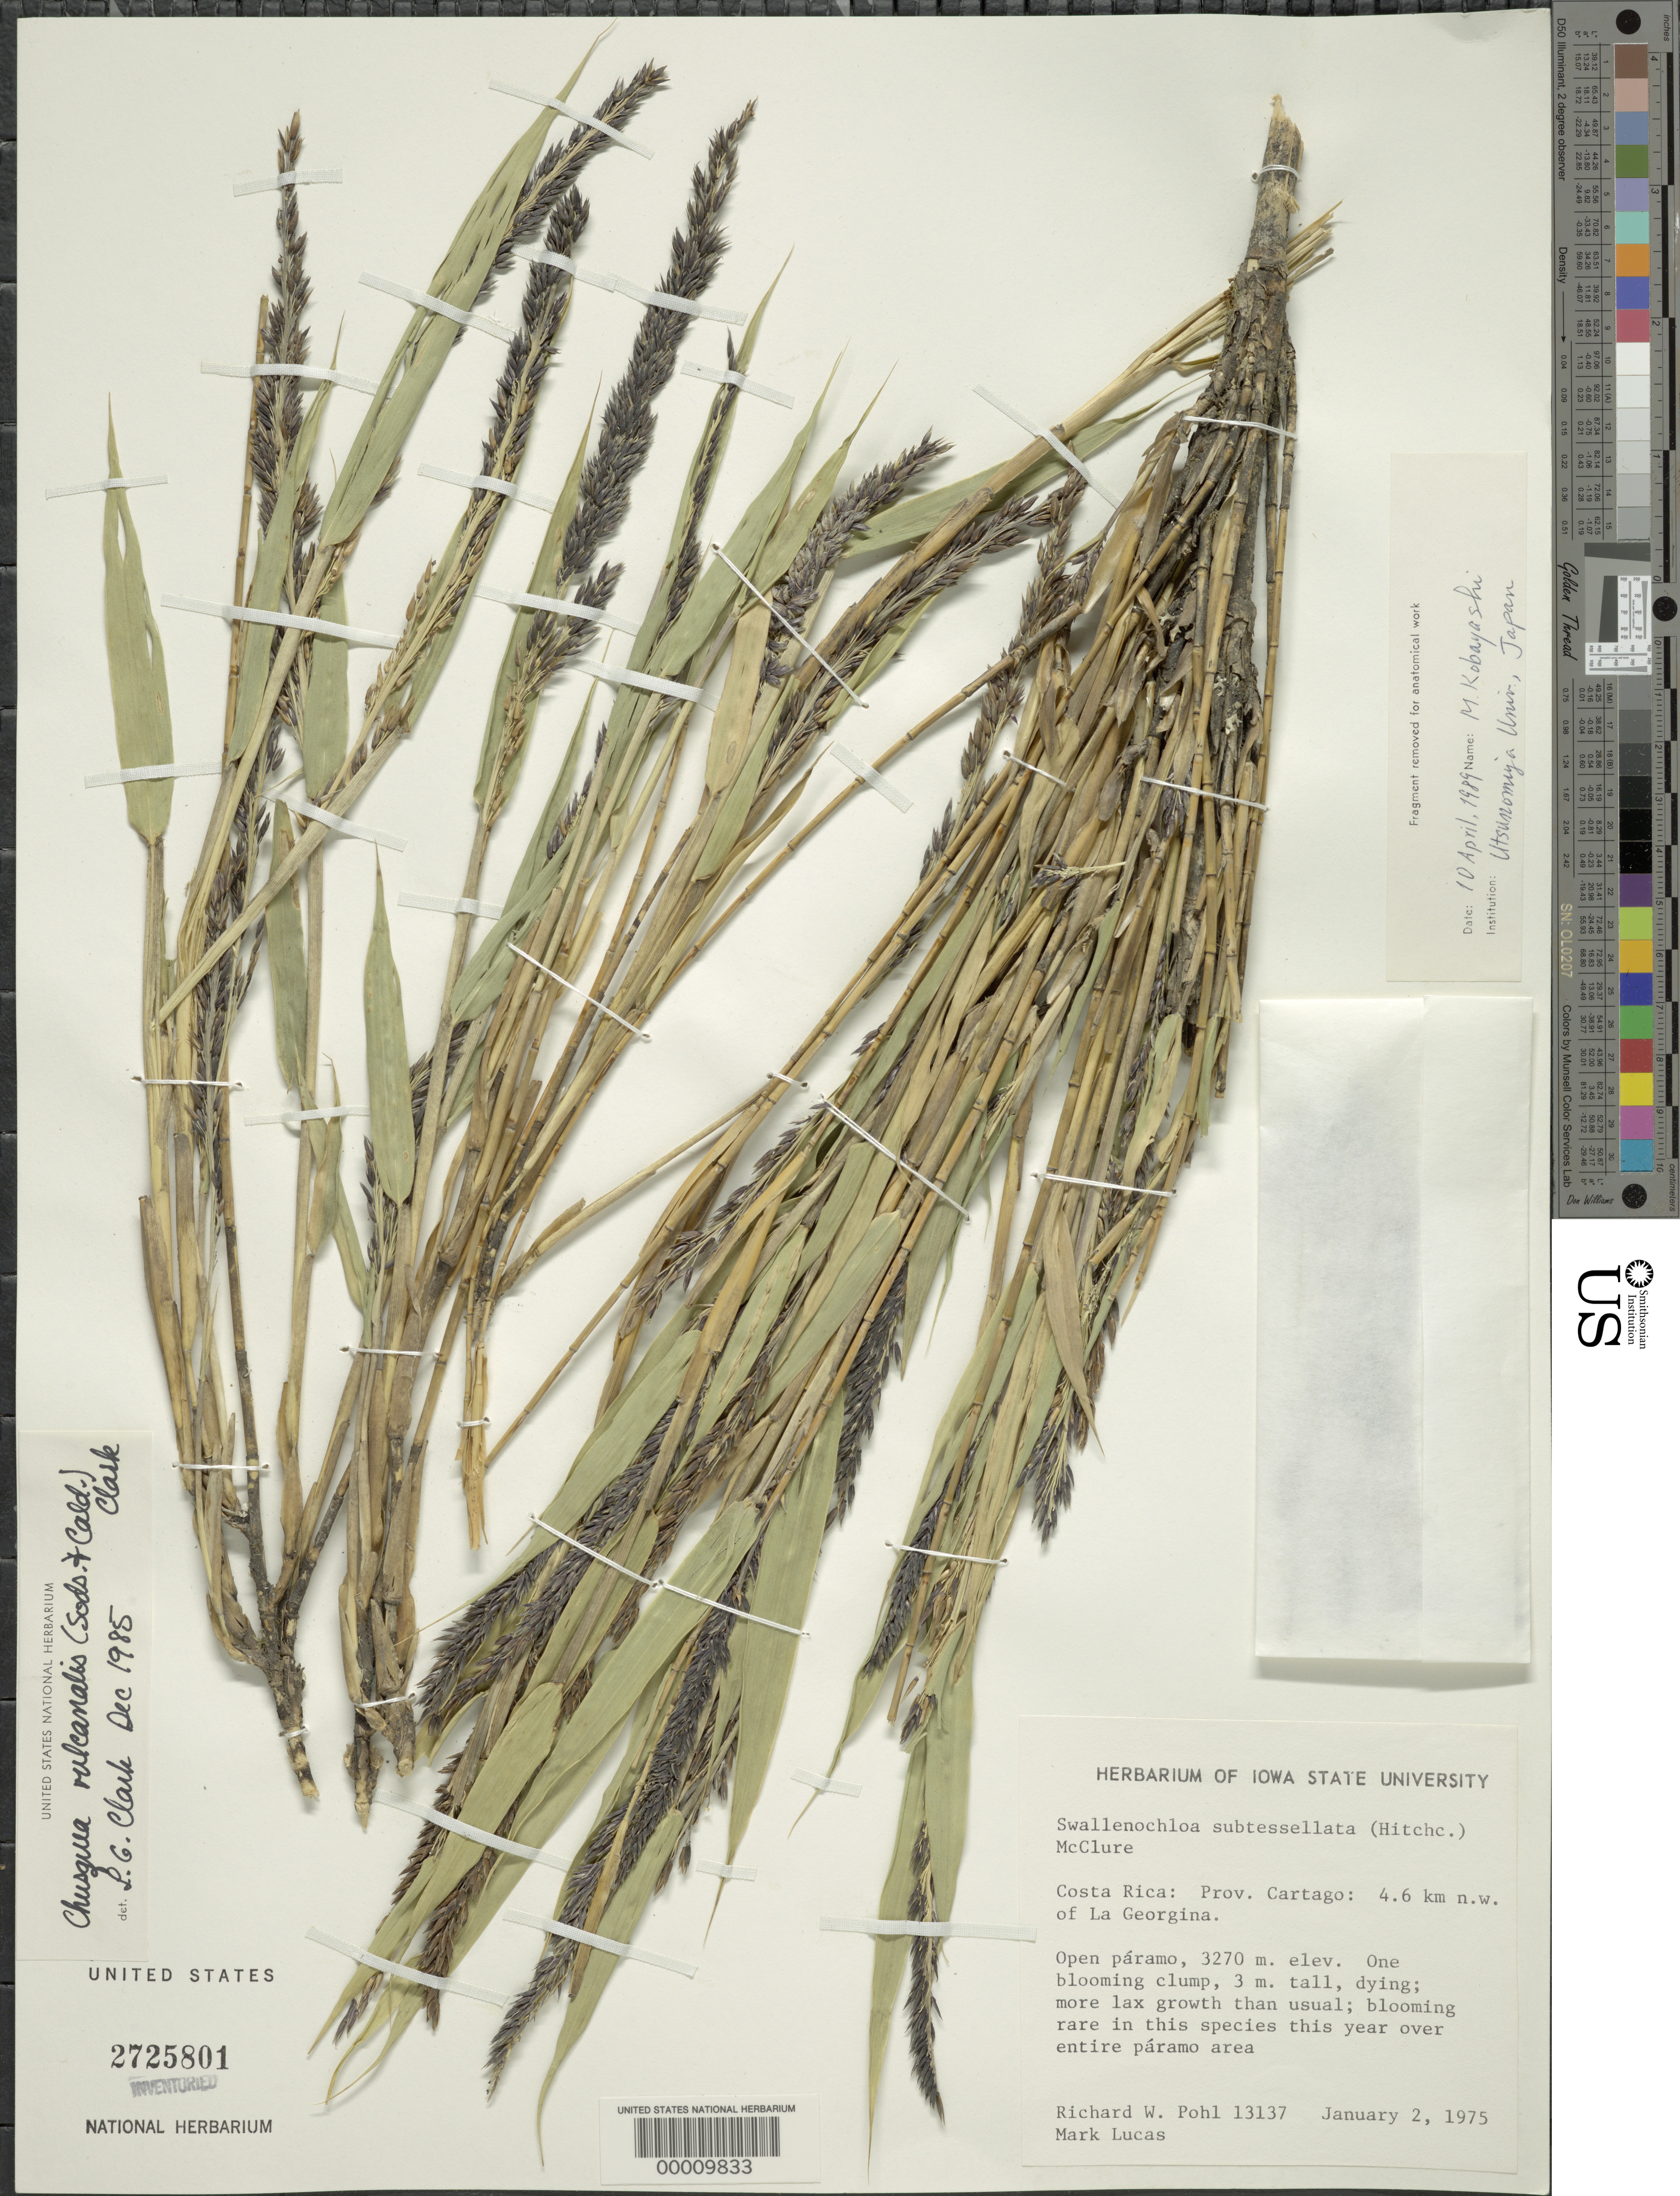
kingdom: Plantae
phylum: Tracheophyta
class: Liliopsida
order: Poales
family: Poaceae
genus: Chusquea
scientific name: Chusquea vulcanalis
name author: (Soderstr. & C. E. Calderón) L.G. Clark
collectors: R. W. Pohl & M. Lucas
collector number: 13137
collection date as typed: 02 Jan 1975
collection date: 1975-01-02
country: Costa Rica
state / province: Cartago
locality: La Georgina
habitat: Paramo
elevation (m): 3270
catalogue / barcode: US 2725801